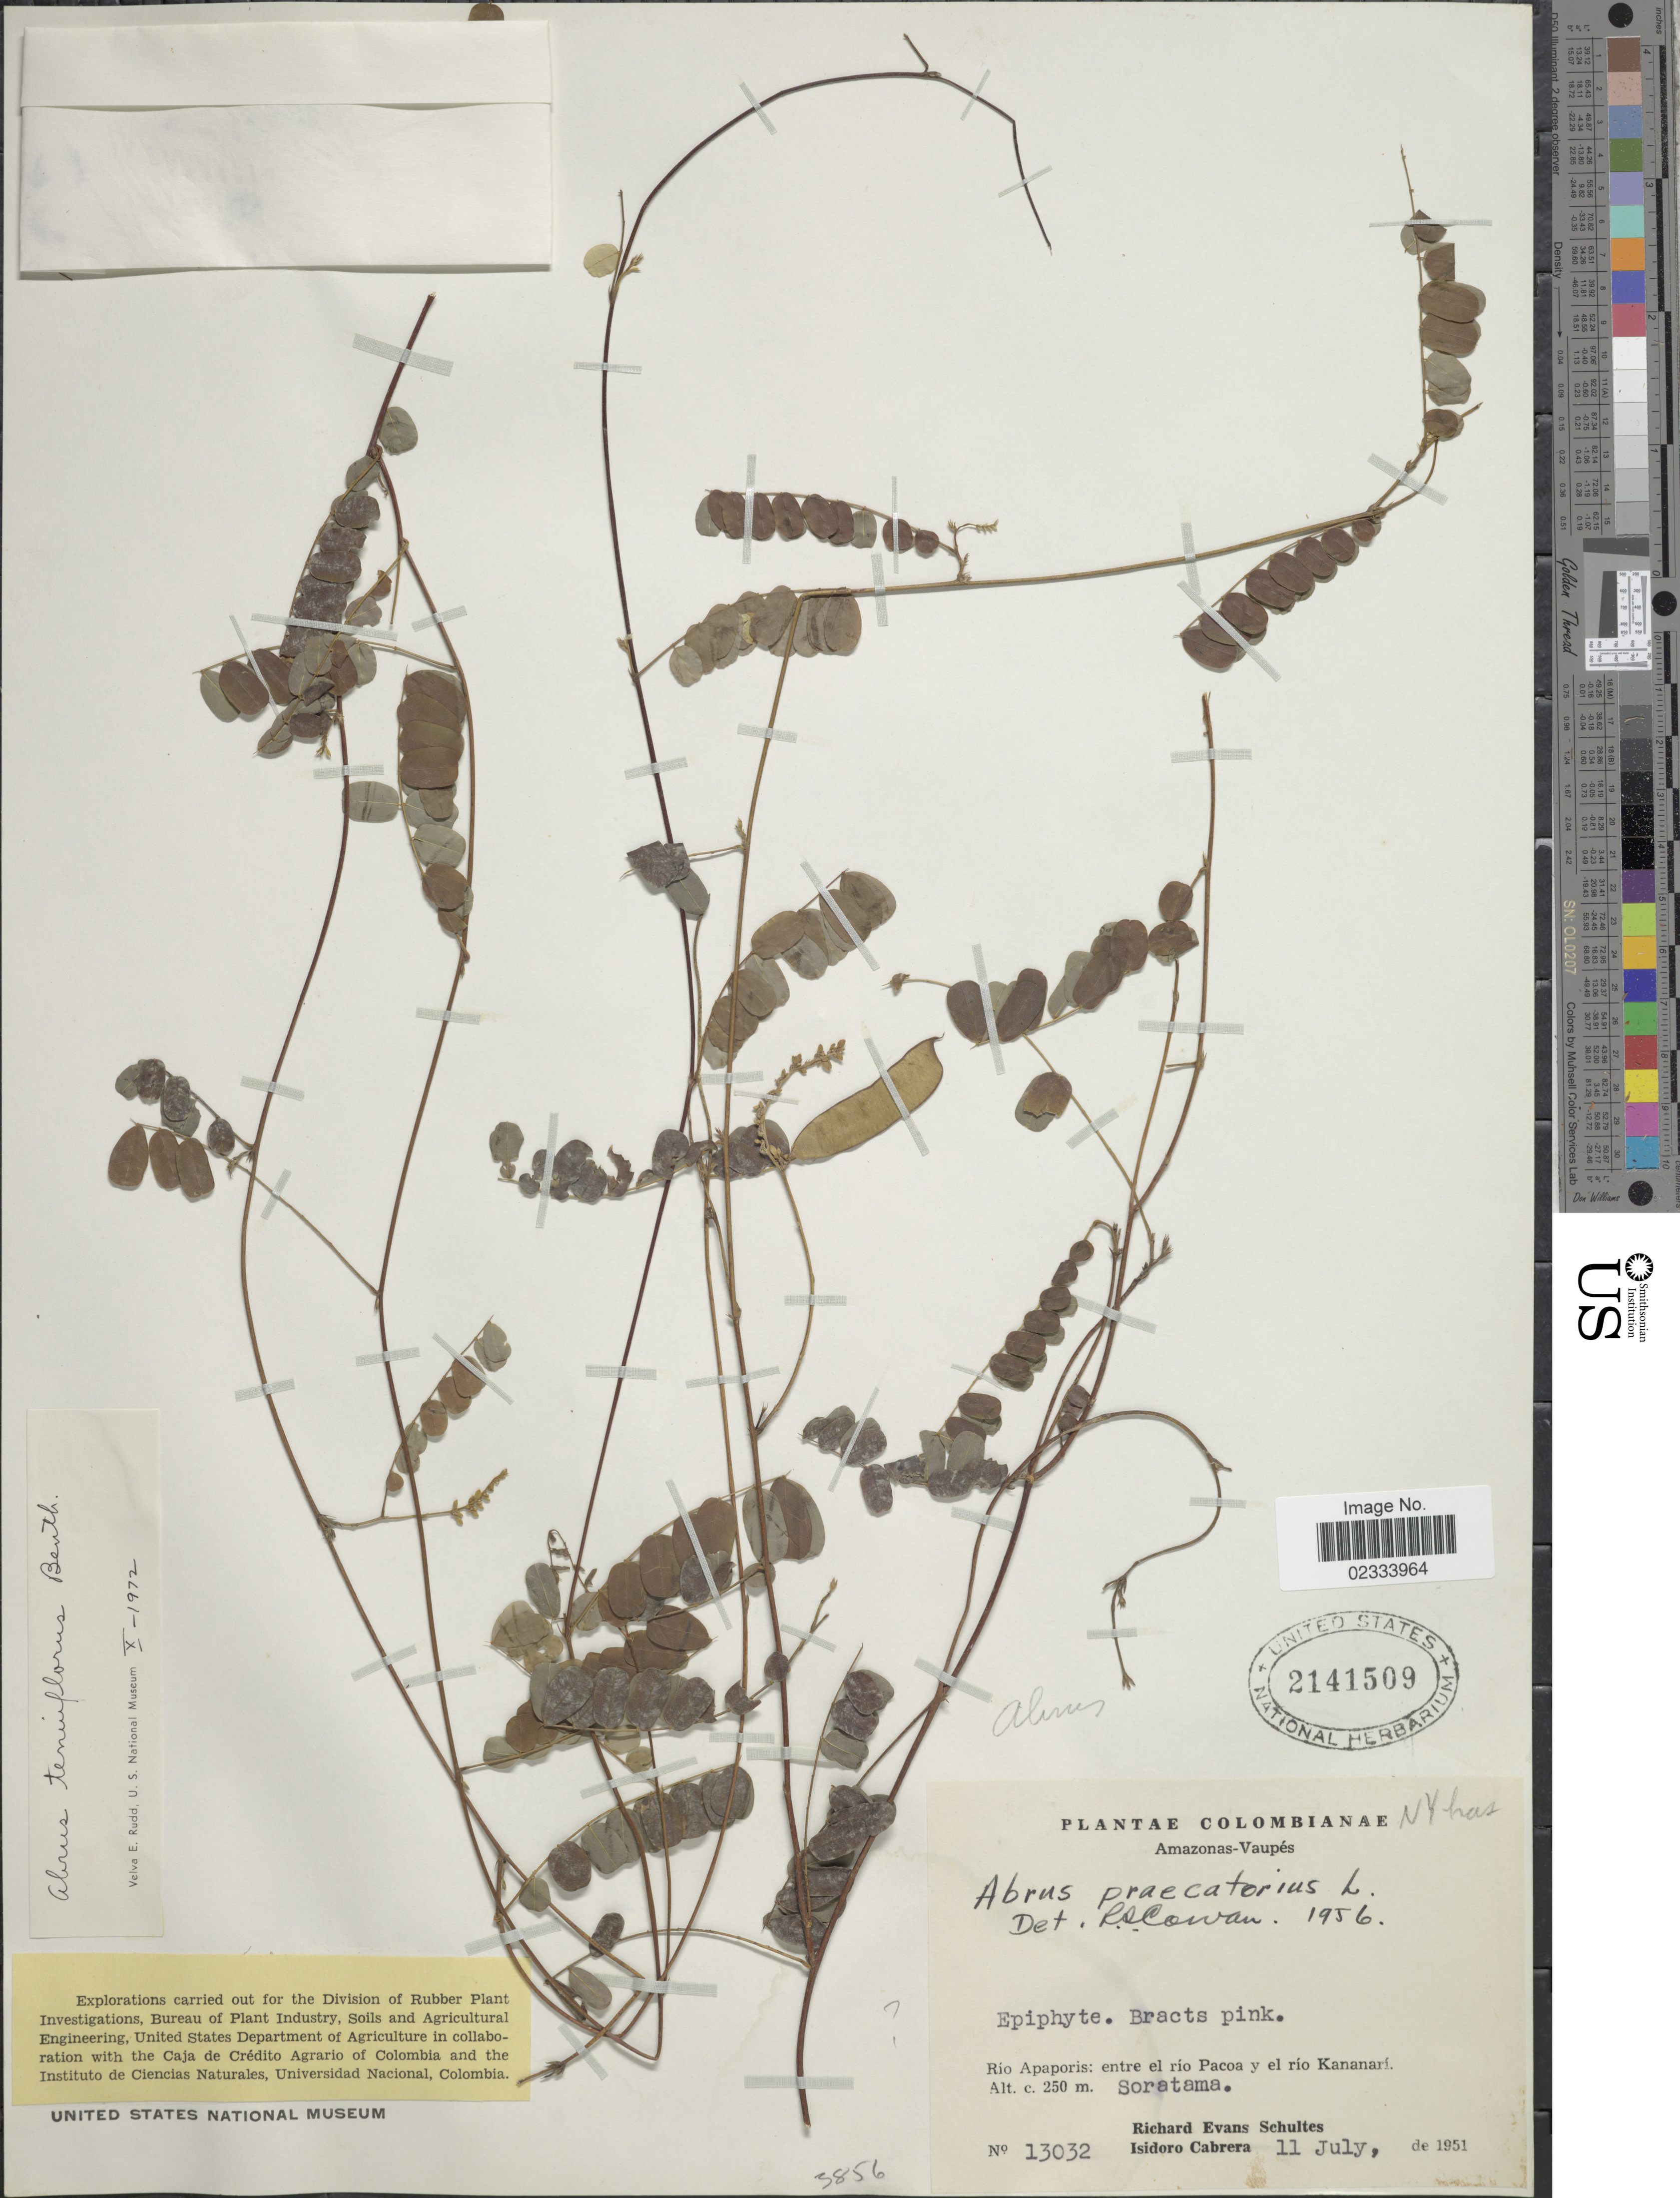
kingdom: Plantae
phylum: Tracheophyta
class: Magnoliopsida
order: Fabales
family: Fabaceae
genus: Abrus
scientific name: Abrus tenuiflorus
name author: Spruce ex Benth.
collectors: R. E. Schultes & I. Cabrera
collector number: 13032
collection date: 1951-07-11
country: Colombia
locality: Amazonas-Vaupes, Rio Apaporis: entre el rio Pacao y el rio Kananari, Soratama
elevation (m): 250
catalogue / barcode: US 2141509